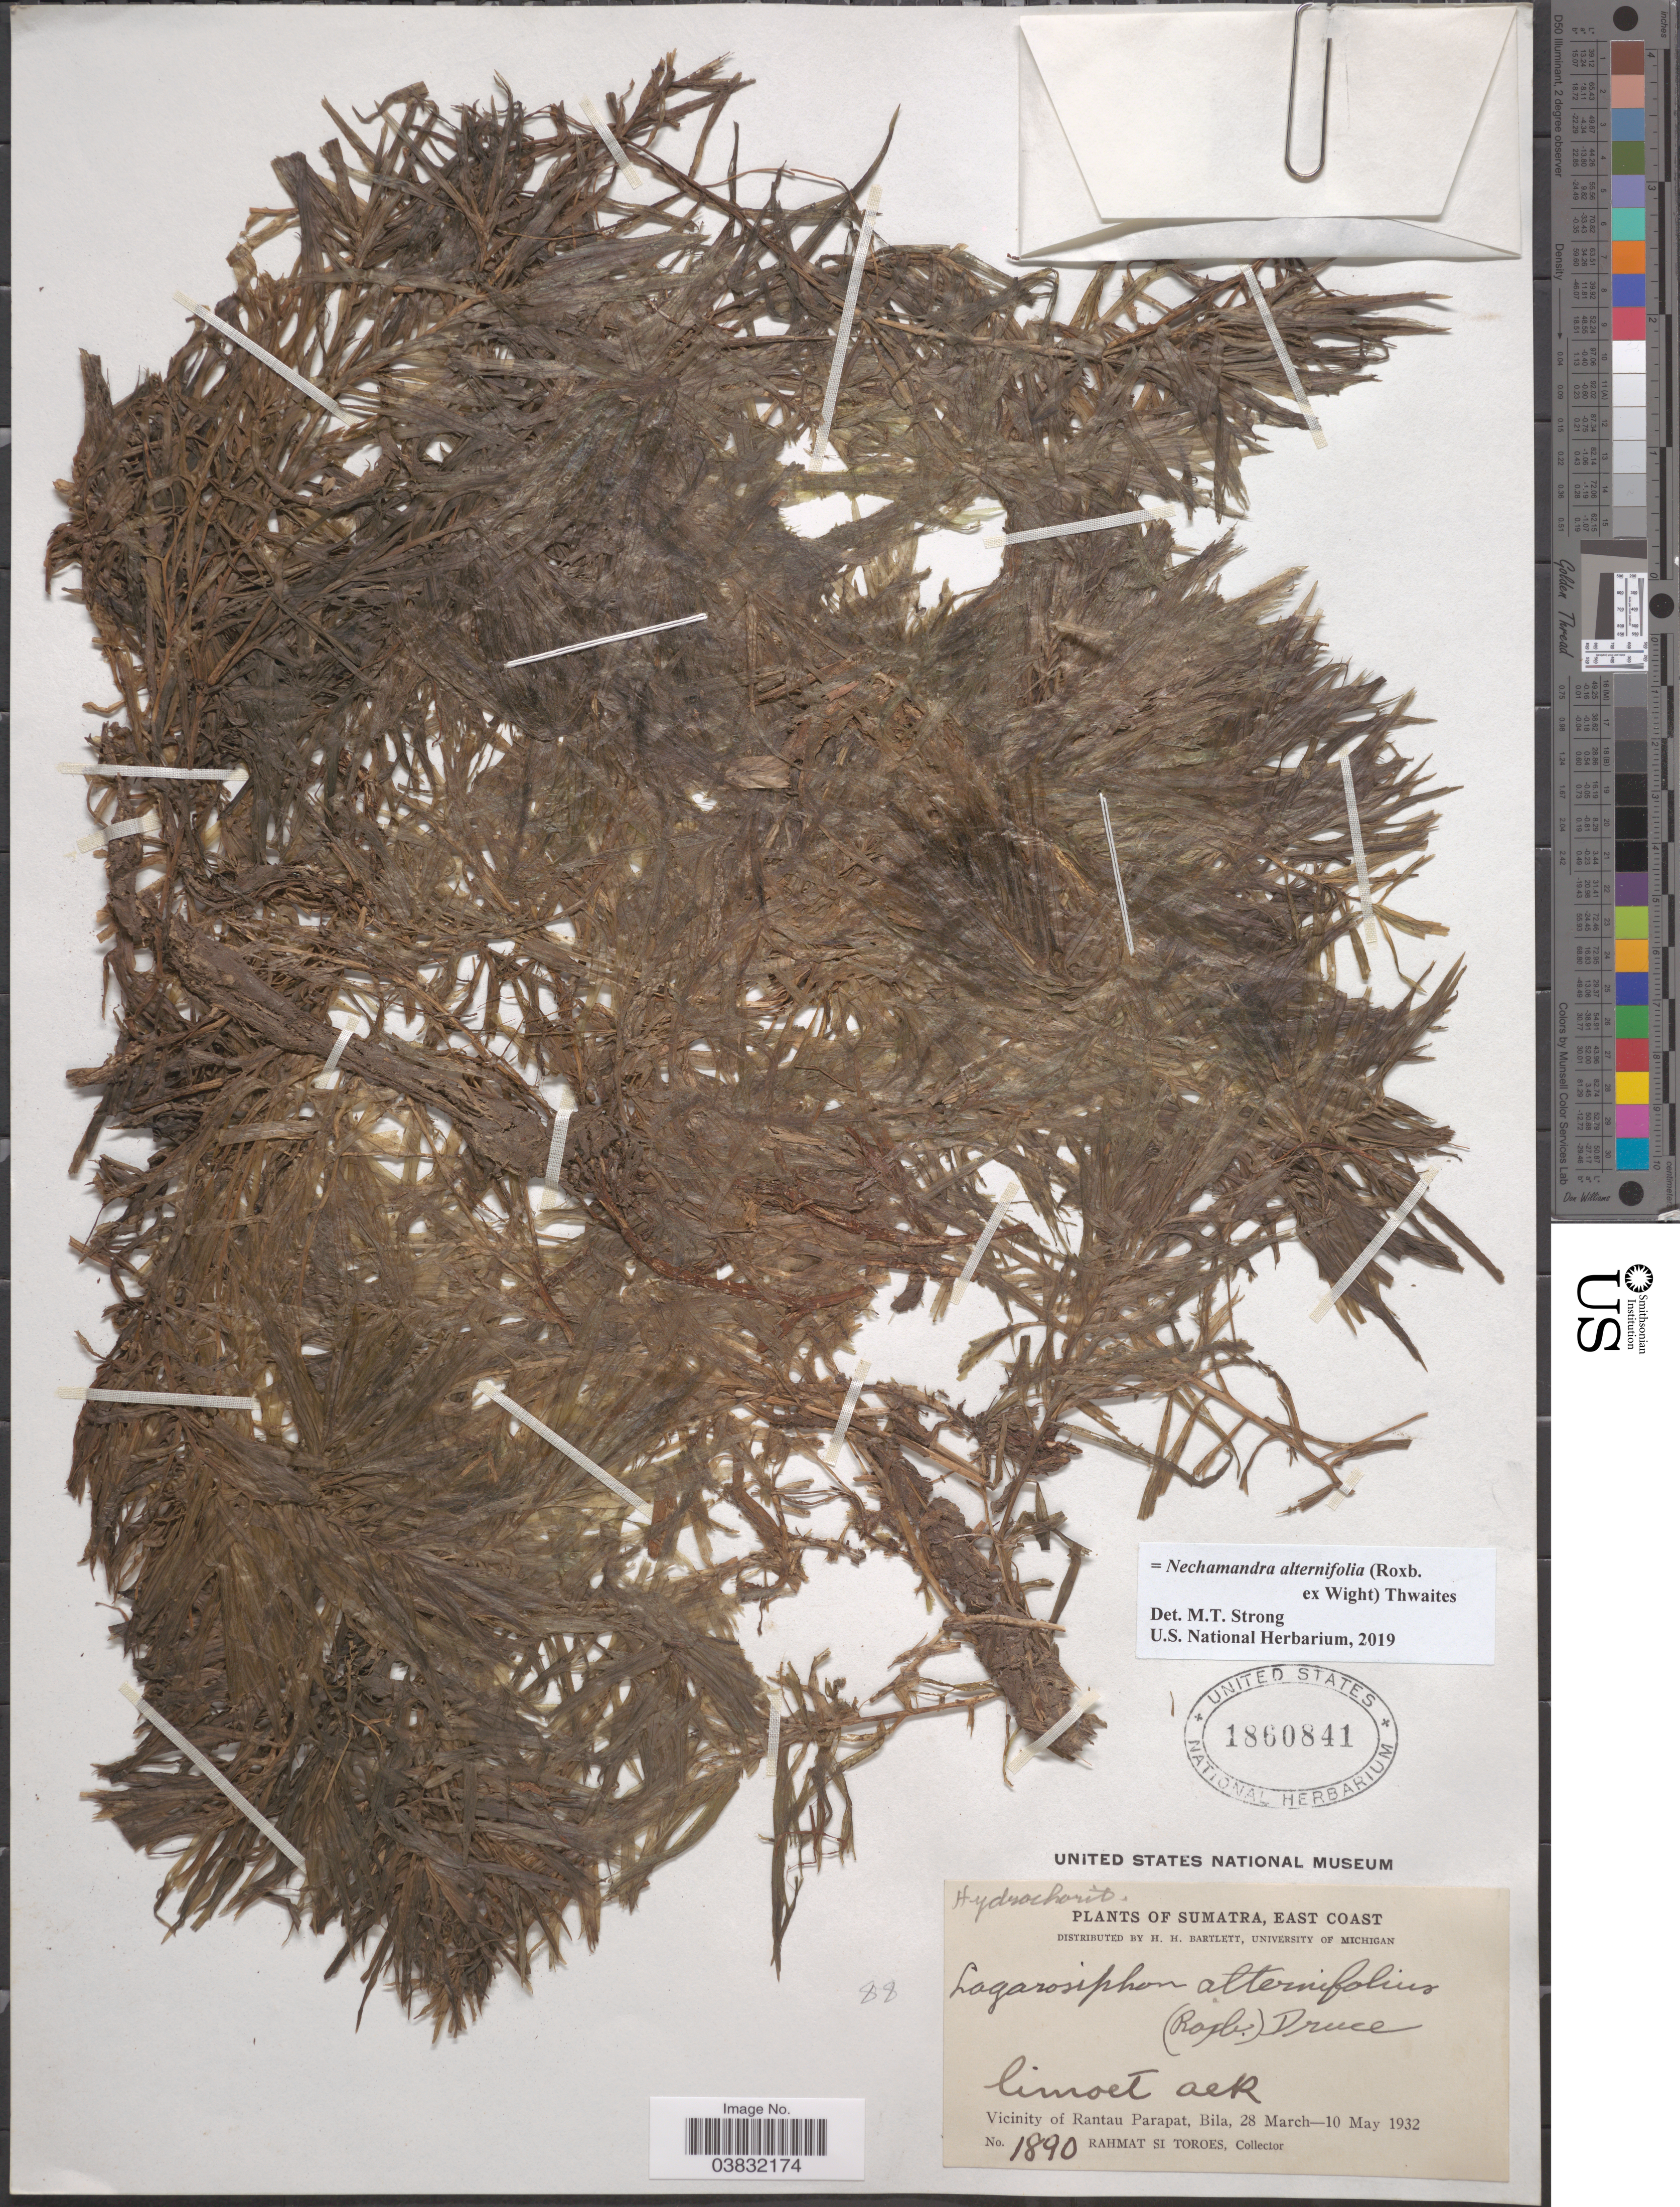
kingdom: Plantae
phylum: Tracheophyta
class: Liliopsida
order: Alismatales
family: Hydrocharitaceae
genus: Nechamandra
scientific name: Nechamandra alternifolia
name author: Thwaites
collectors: Rahmat Si Boeea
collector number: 1890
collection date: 1932-03-28/1932-05-10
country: Indonesia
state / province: Sumatra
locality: East Coast. Vicinity of Rantau Parapat, Bila.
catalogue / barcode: US 1860841